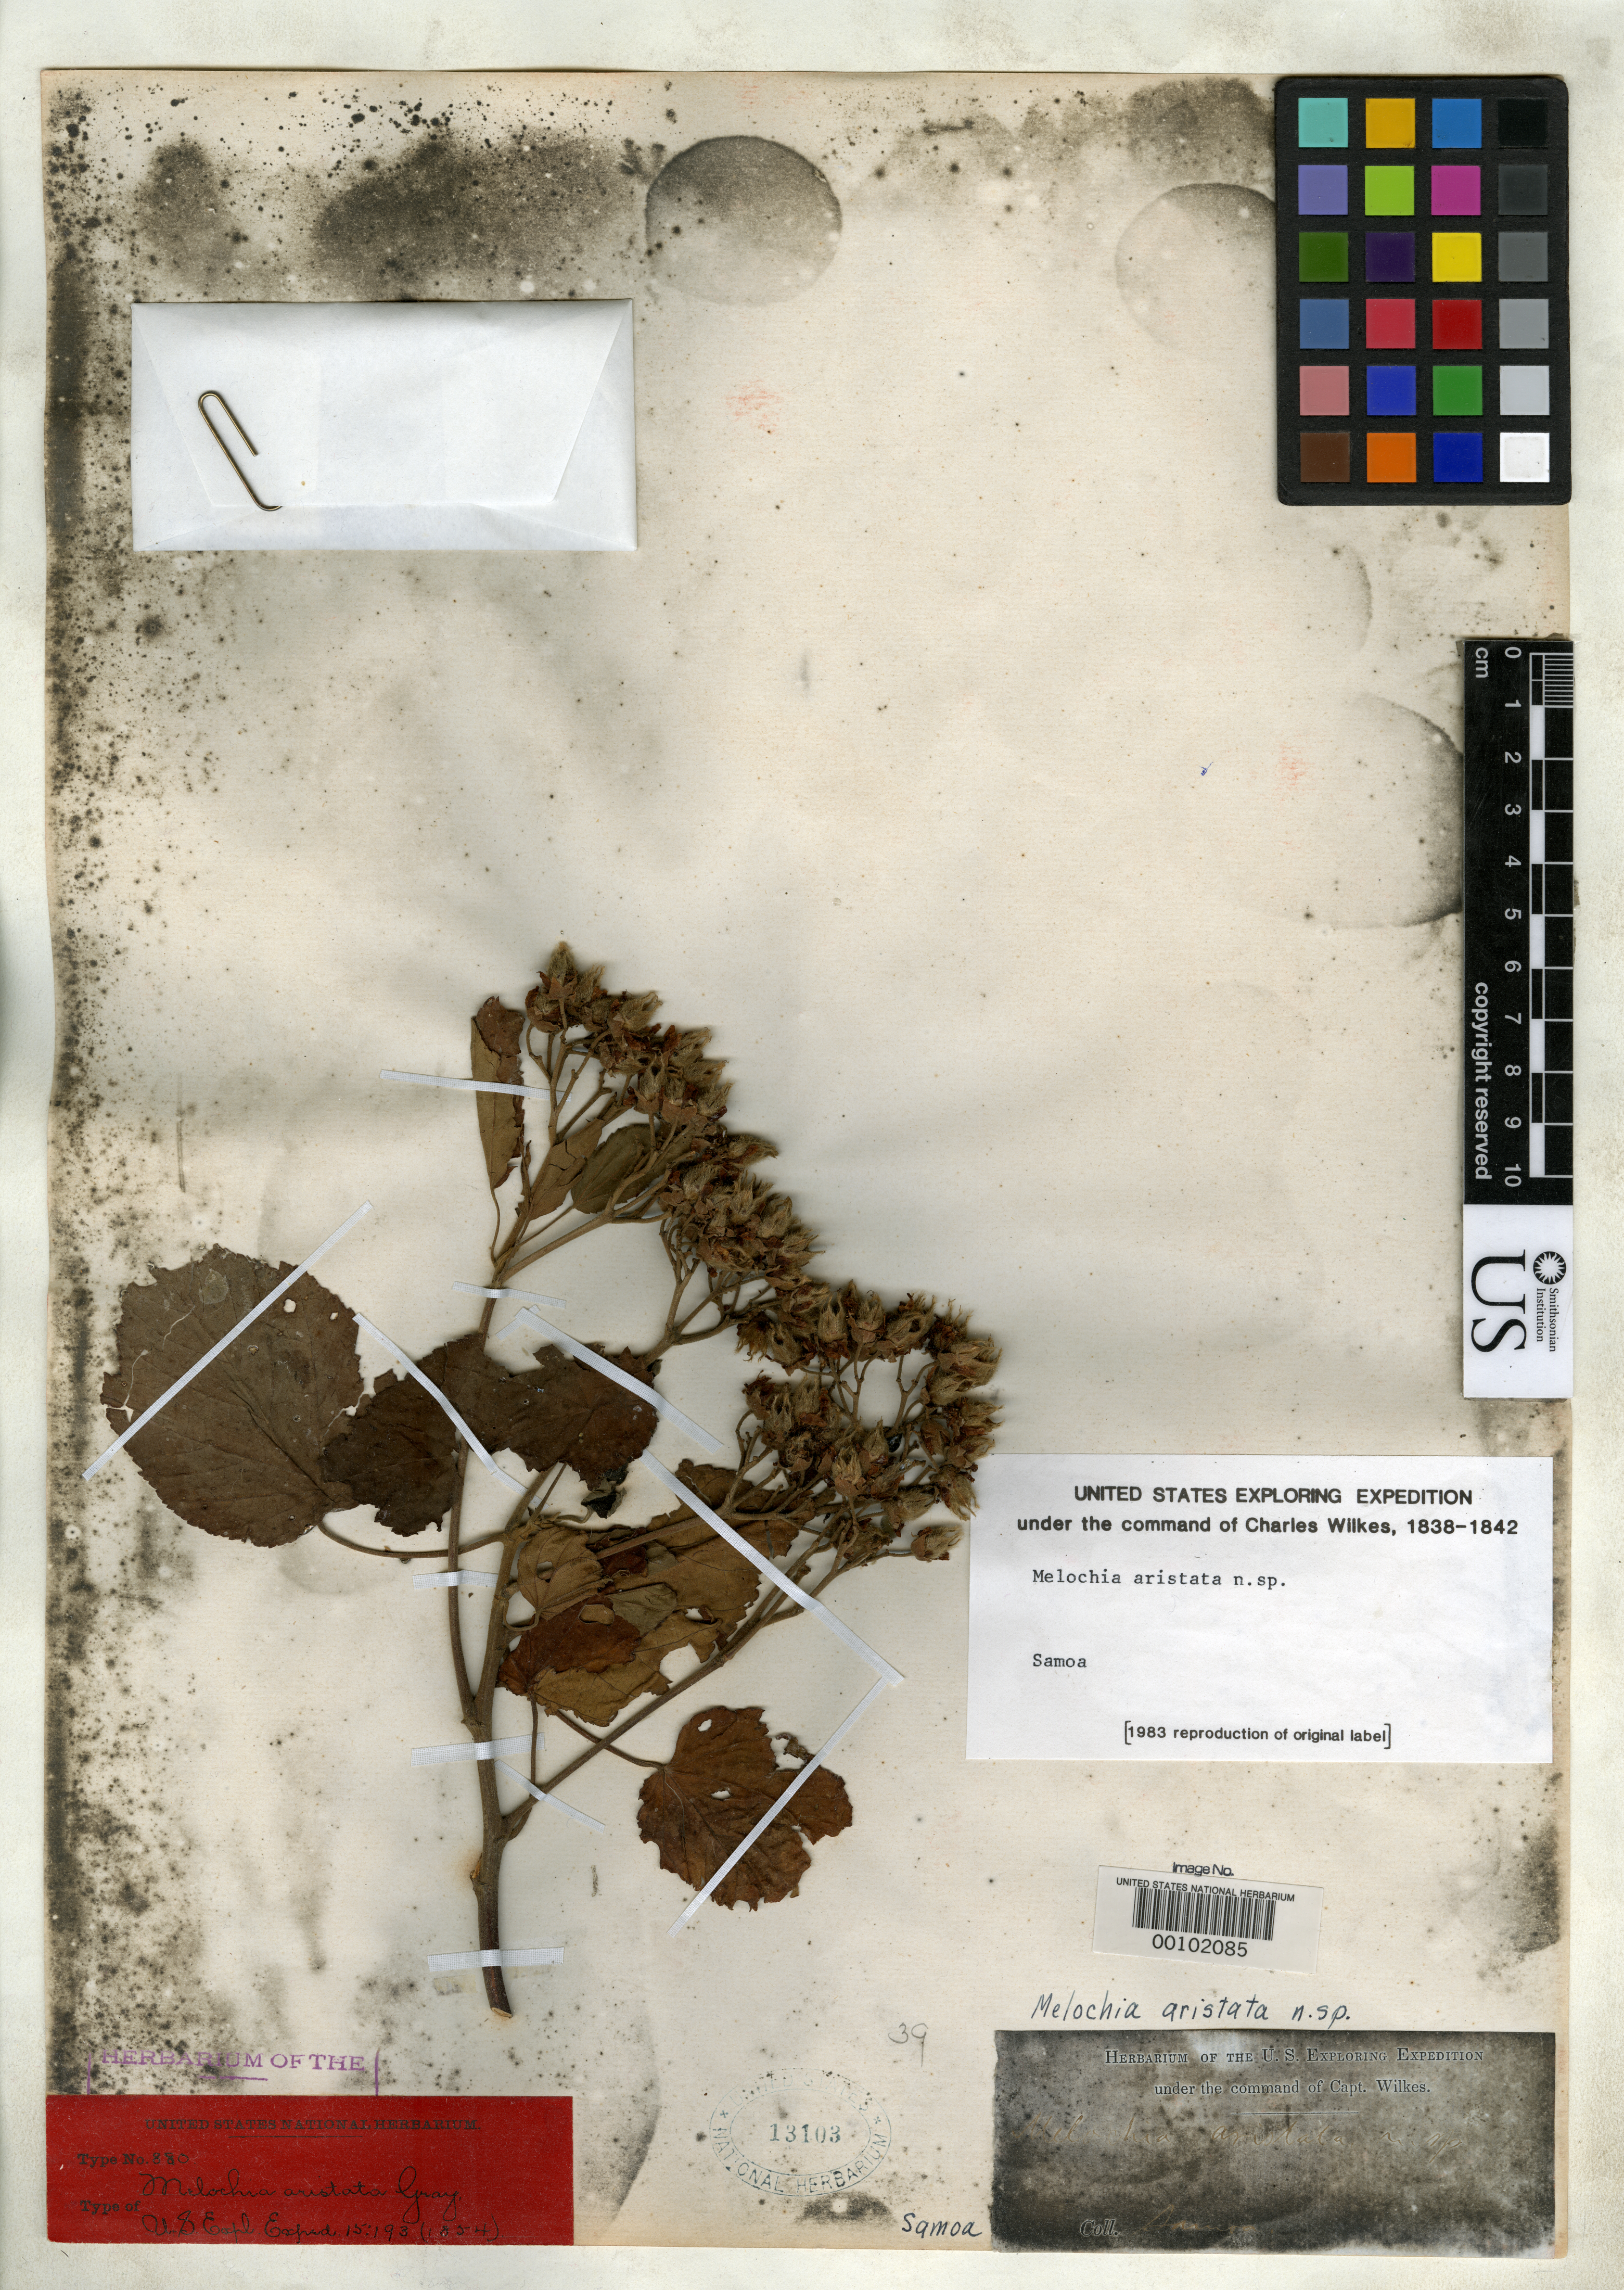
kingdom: Plantae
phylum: Tracheophyta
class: Magnoliopsida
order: Malvales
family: Malvaceae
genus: Melochia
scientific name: Melochia aristata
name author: A. Gray in Wilkes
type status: Type Collection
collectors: Wilkes Explor. Exped.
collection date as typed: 1838 to -- --- 1842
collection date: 1838/1842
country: Samoa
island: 'Upolu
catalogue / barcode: US 13103